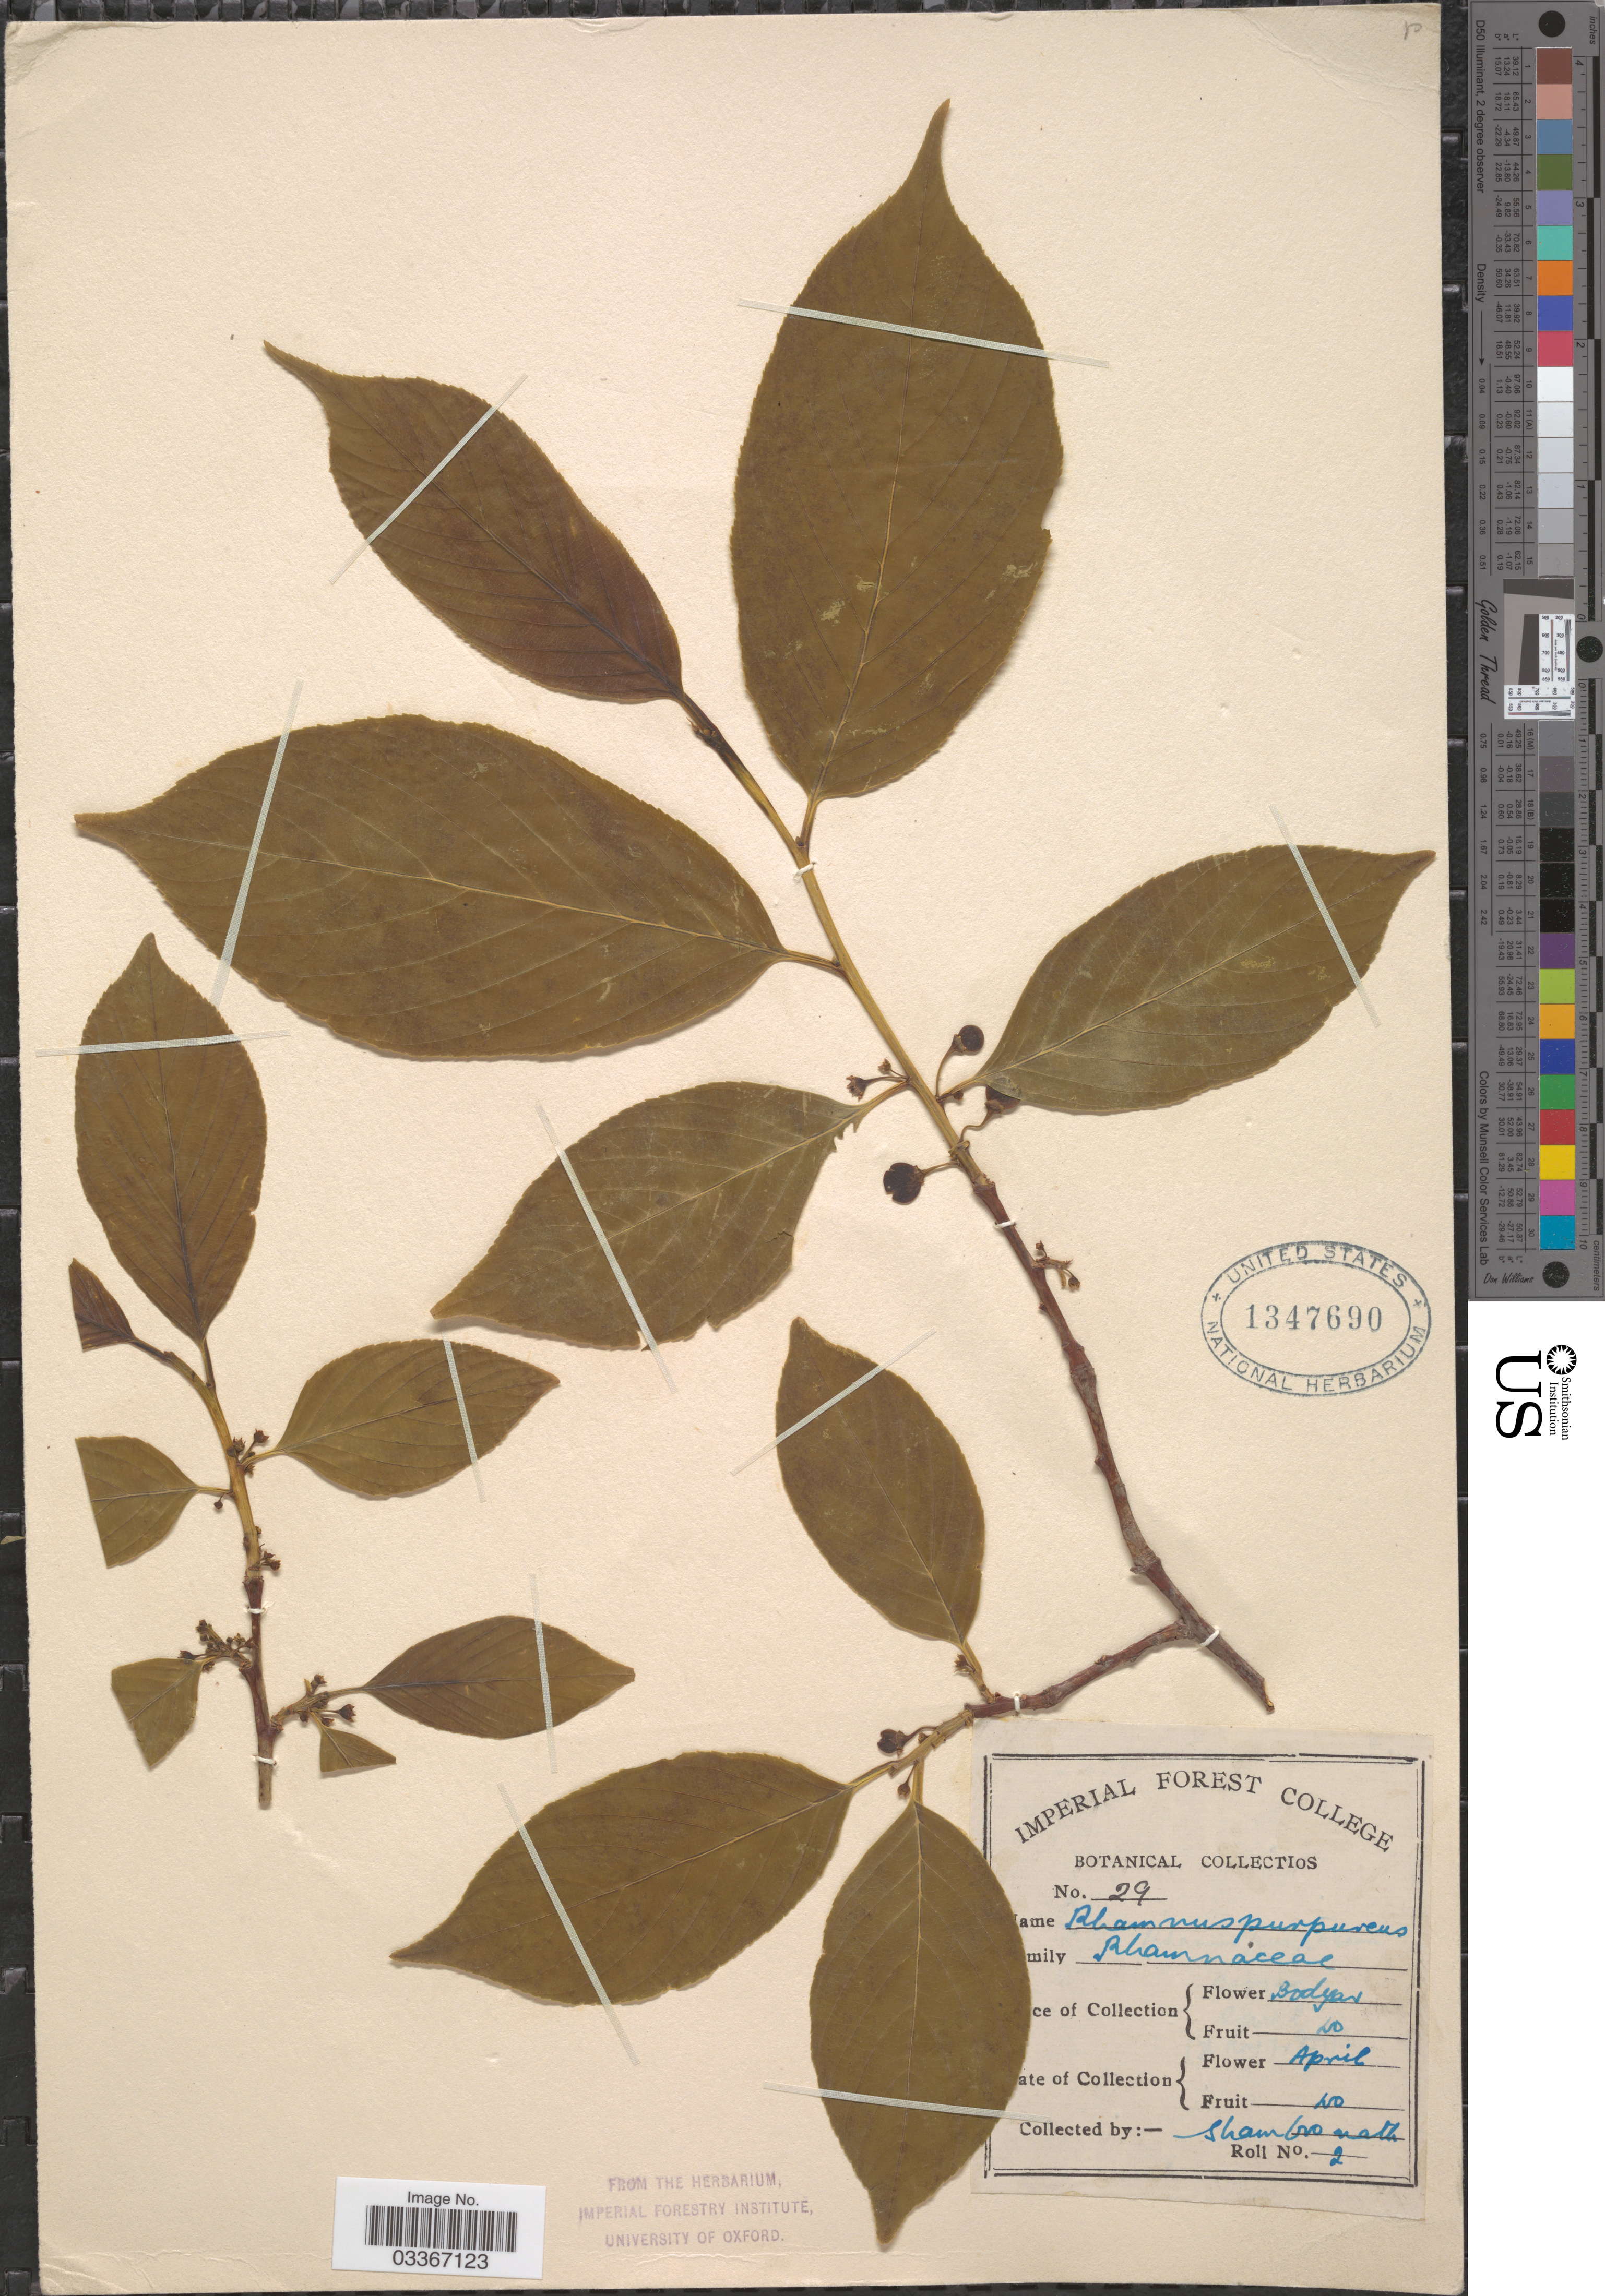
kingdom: Plantae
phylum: Tracheophyta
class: Magnoliopsida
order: Rosales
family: Rhamnaceae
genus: Rhamnus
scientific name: Rhamnus purpurea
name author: Edgew.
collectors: Shamboo Nath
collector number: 29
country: India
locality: Bodyar.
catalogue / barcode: US 1347690